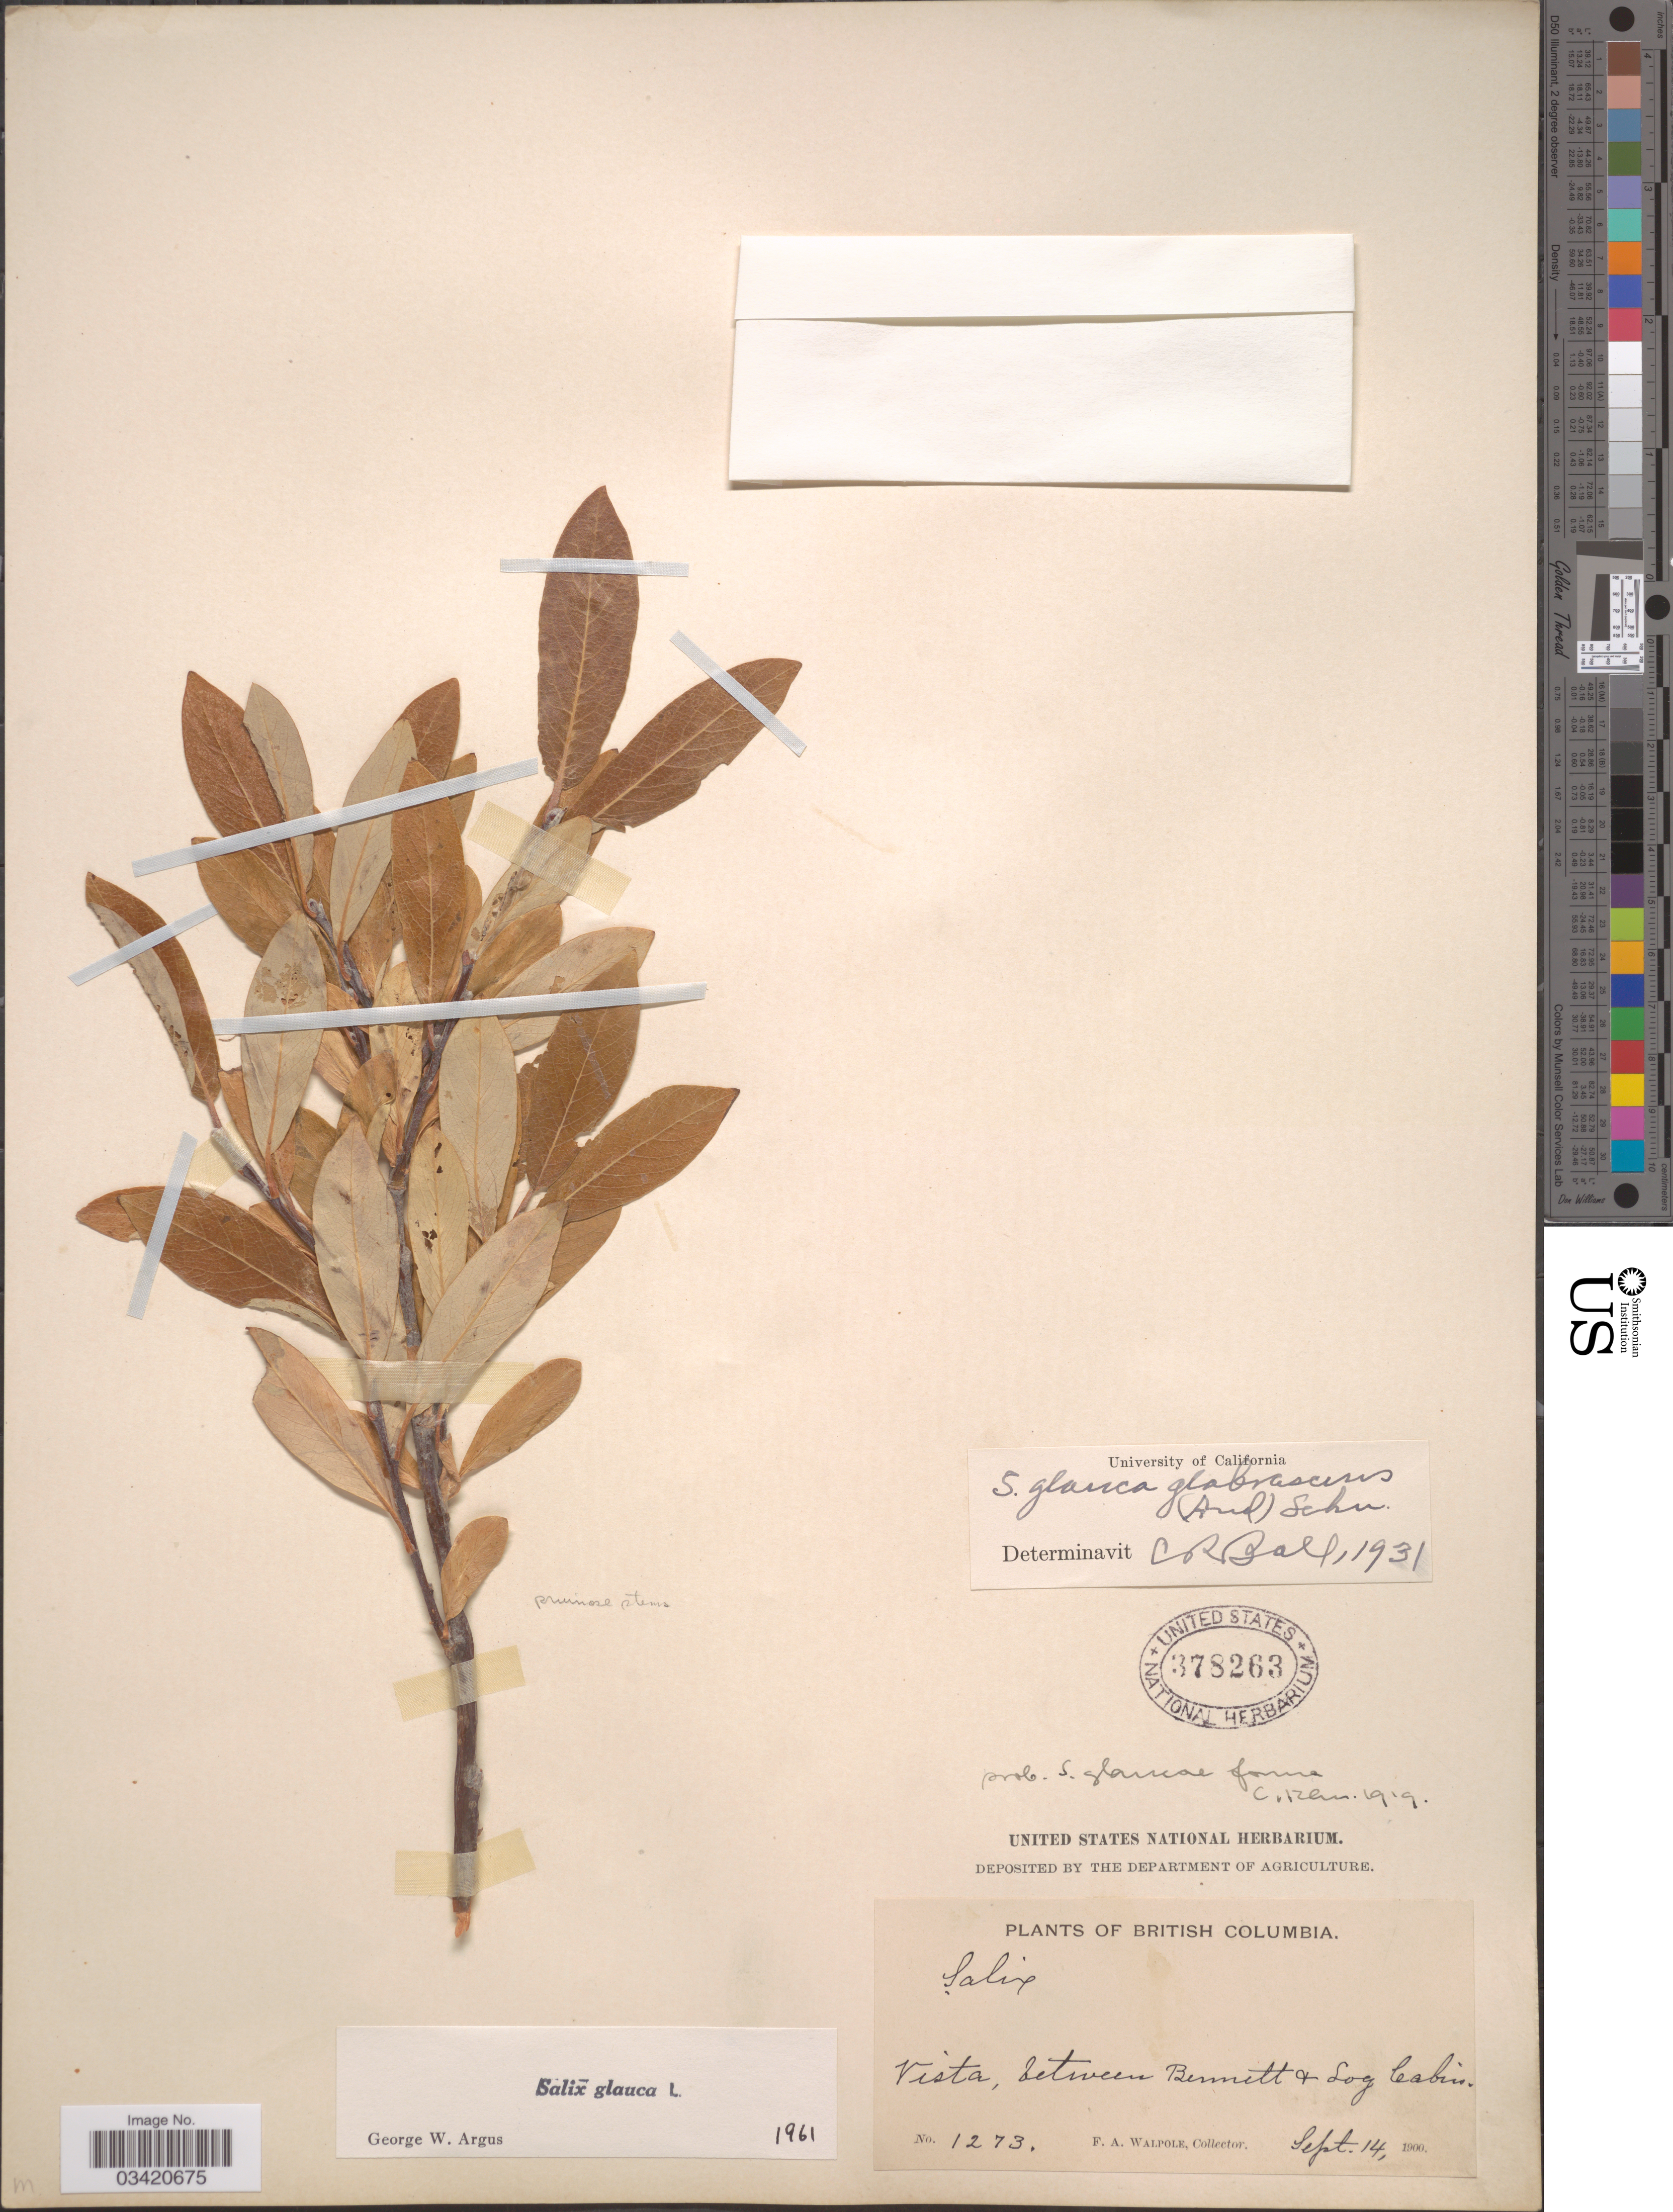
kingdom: Plantae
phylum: Tracheophyta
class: Magnoliopsida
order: Malpighiales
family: Salicaceae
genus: Salix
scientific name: Salix glauca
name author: L.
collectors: F. Walpole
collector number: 1273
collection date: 1900-09-14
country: Canada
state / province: British Columbia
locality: Vista, between Bennett & Log Cabin.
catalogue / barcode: US 378263